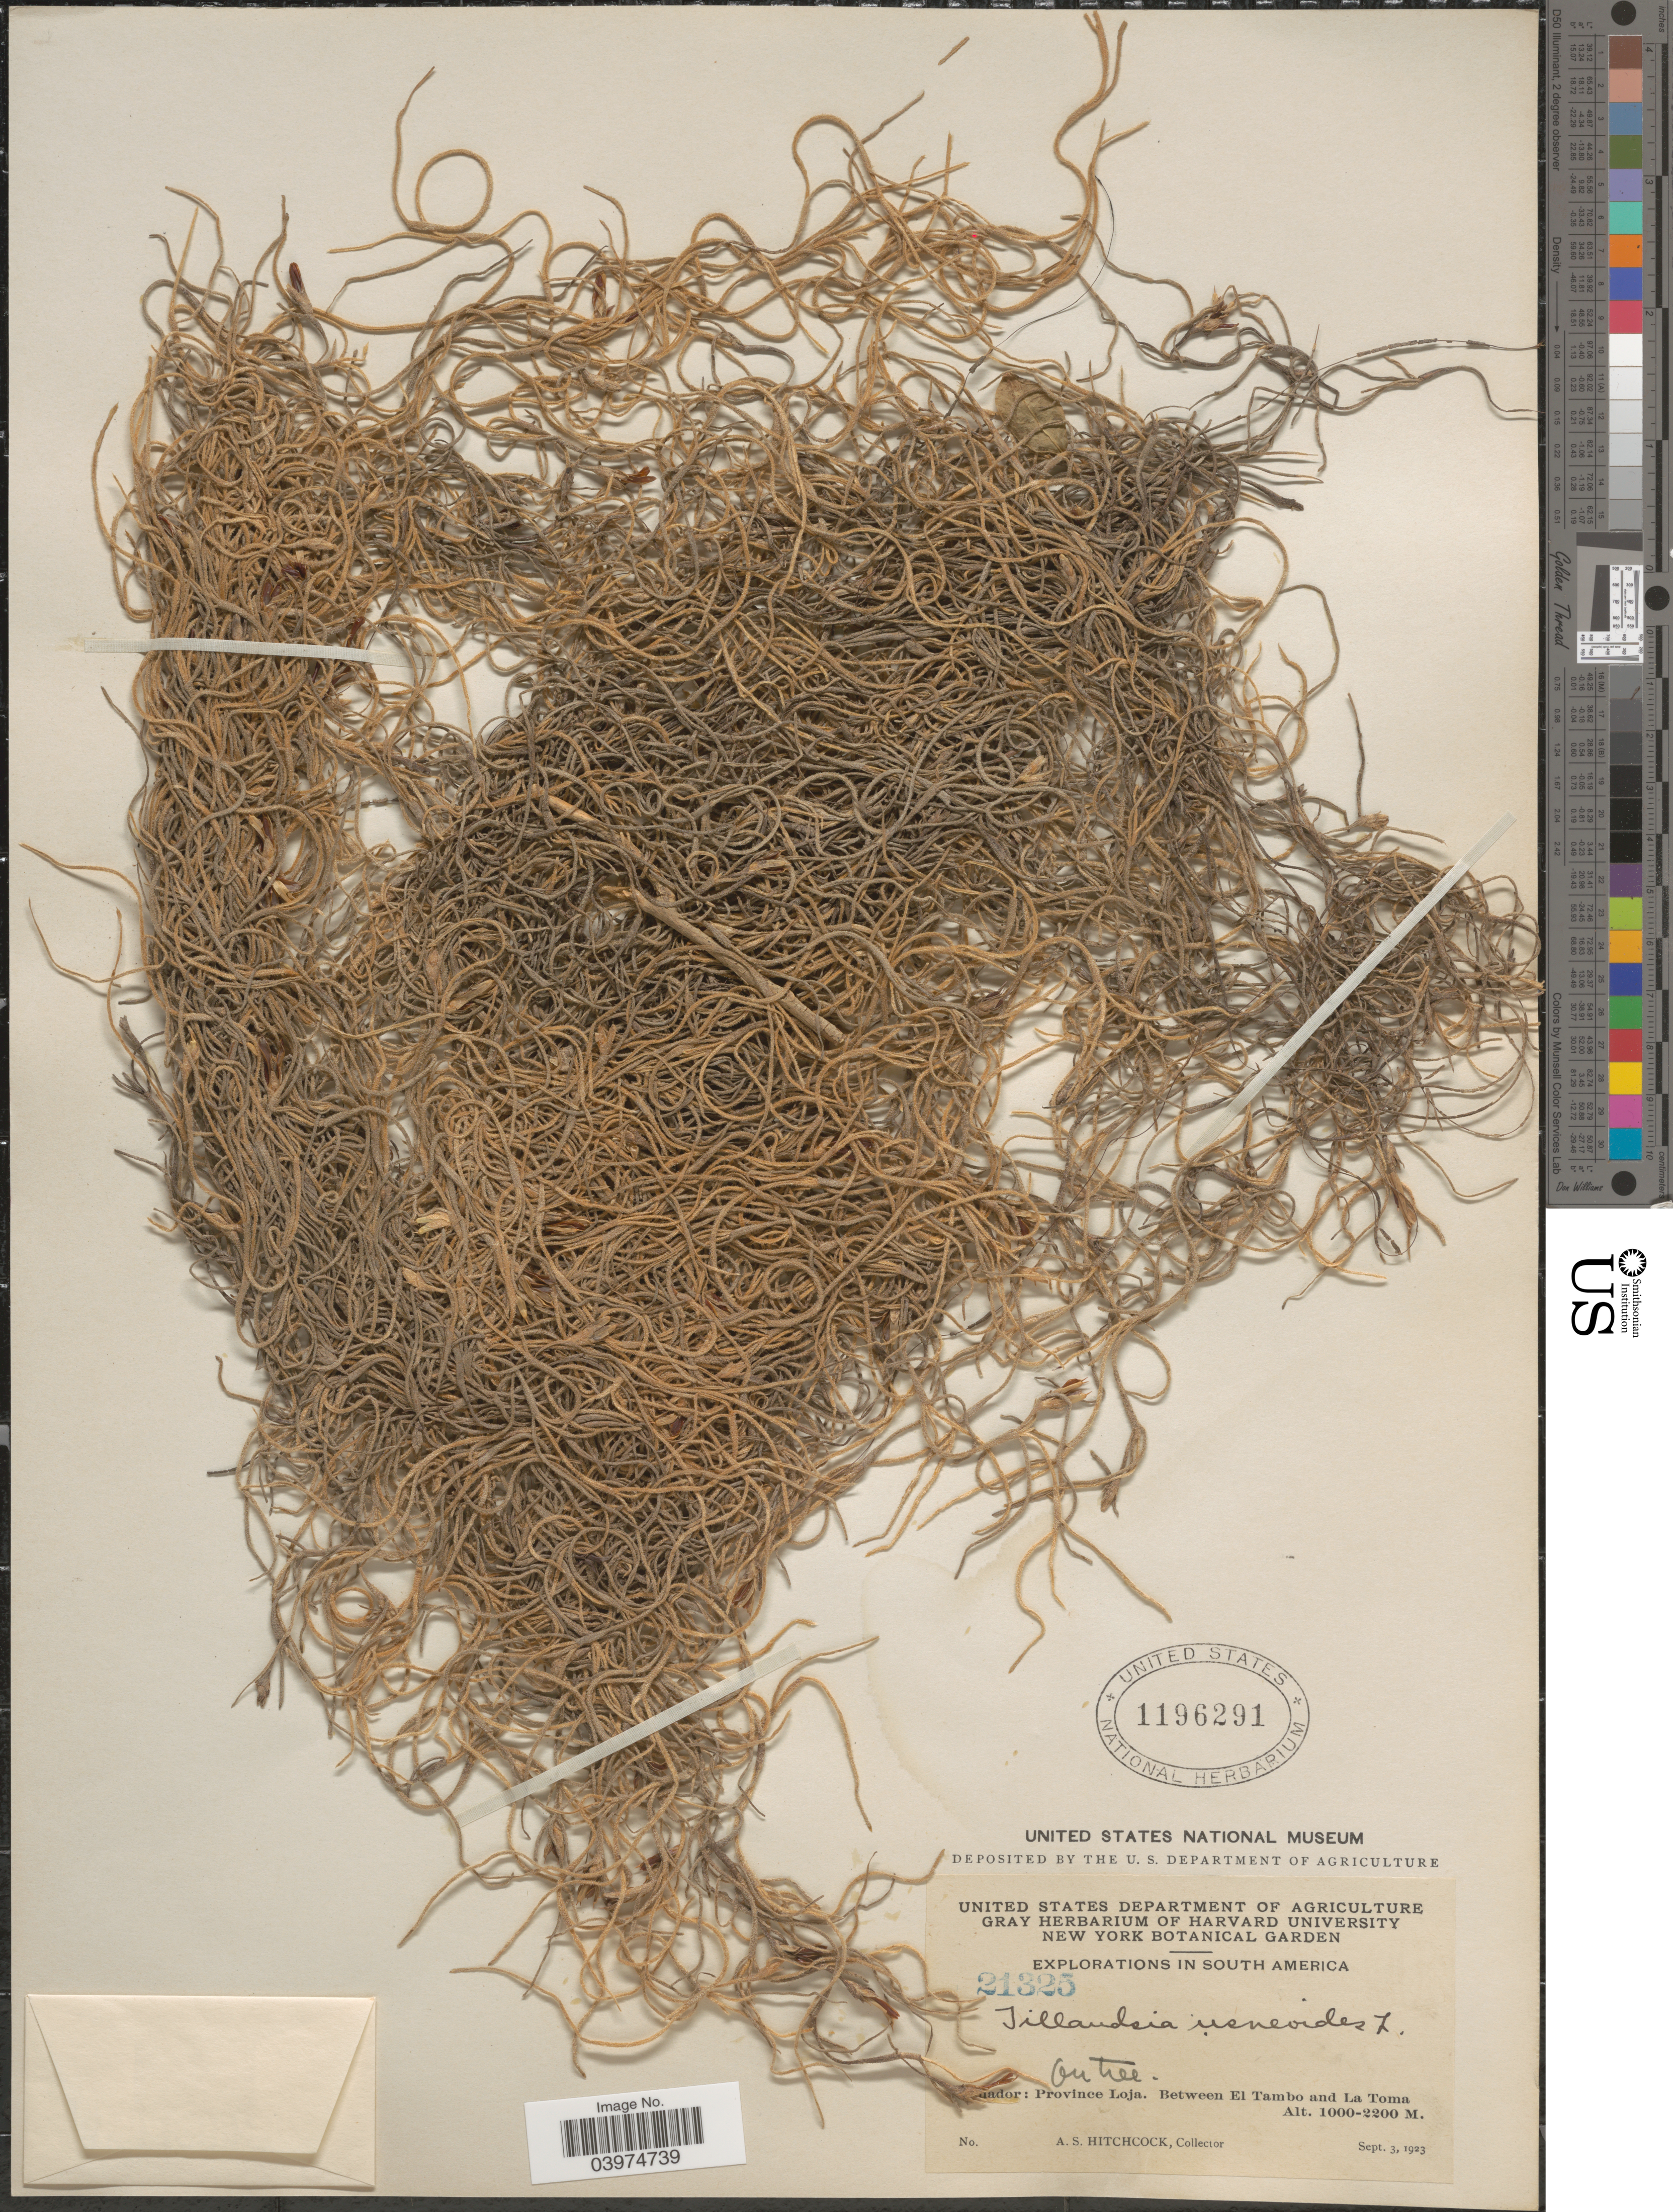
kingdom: Plantae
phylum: Tracheophyta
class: Liliopsida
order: Poales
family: Bromeliaceae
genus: Tillandsia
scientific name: Tillandsia usneoides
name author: (L.) L.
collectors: A. S. Hitchcock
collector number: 21325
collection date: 1923-09-03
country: Ecuador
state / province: Loja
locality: Explorations in South America. Province Loja. Between El tambo and La Toma.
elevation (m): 1000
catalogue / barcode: US 1196291